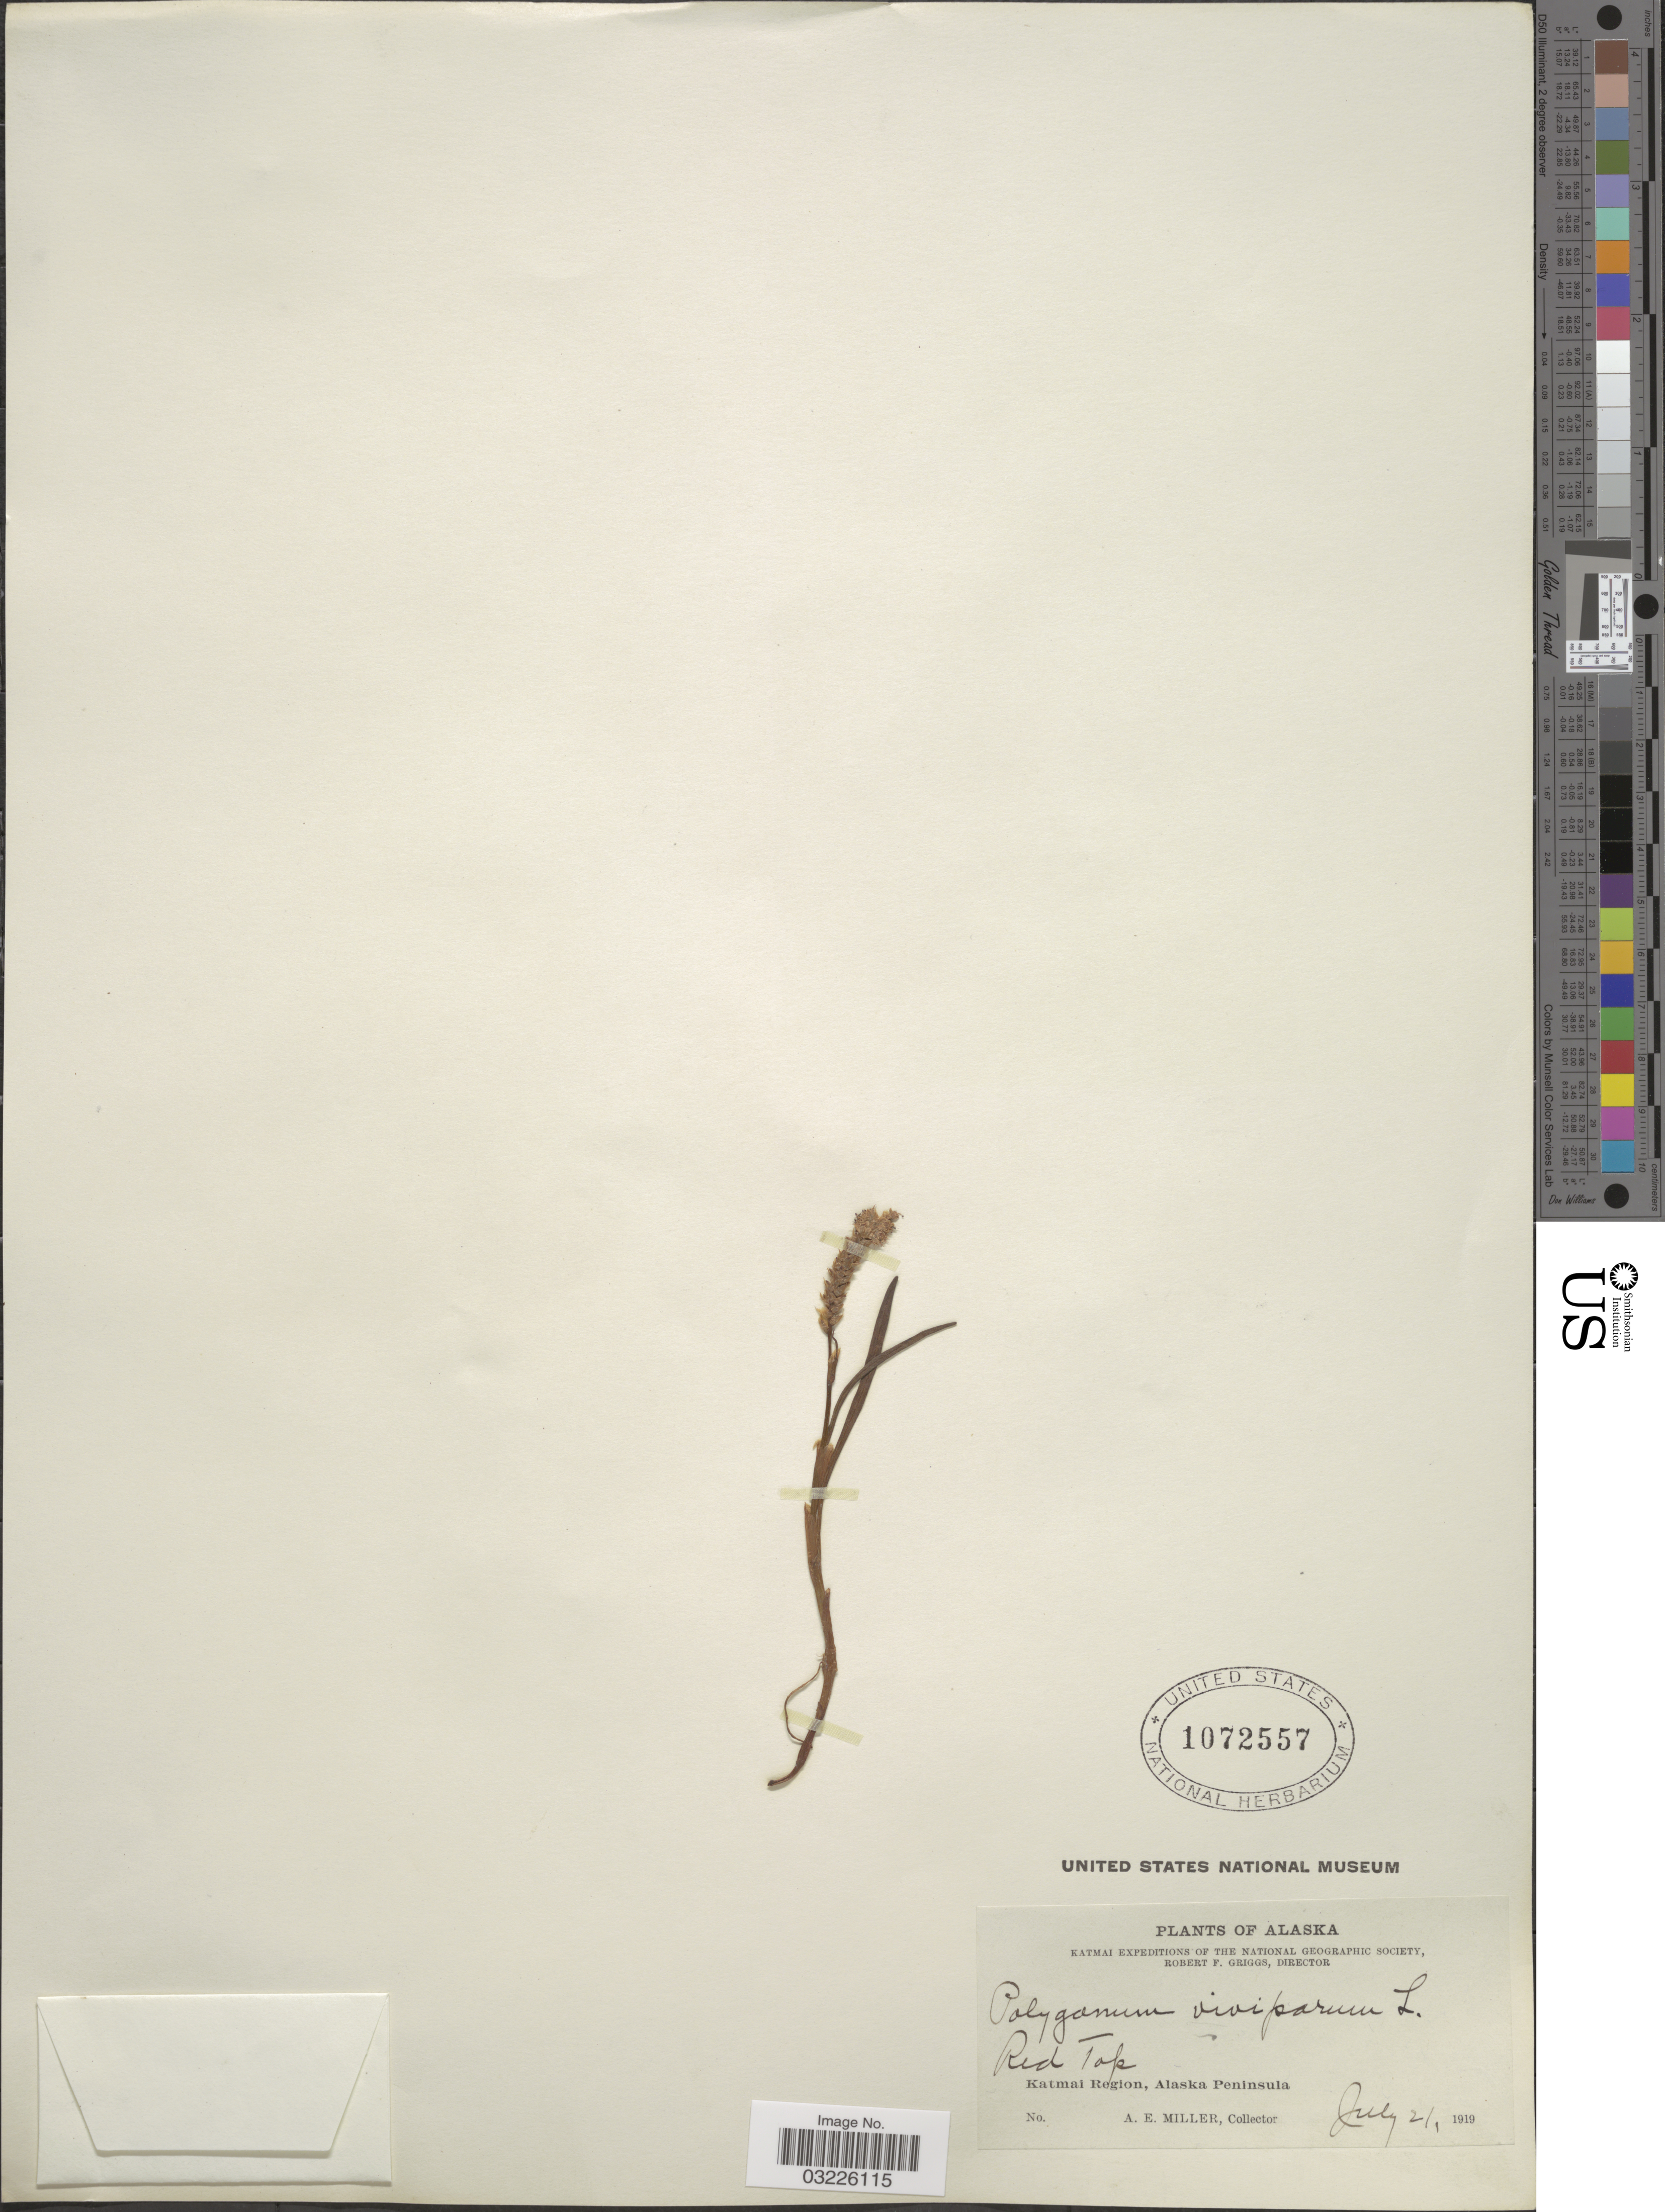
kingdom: Plantae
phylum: Tracheophyta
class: Magnoliopsida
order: Caryophyllales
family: Polygonaceae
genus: Bistorta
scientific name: Bistorta vivipara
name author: (L.) Delarbre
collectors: A. E. Miller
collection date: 1919-07-21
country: United States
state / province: Alaska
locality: Red Top. Katmai Region.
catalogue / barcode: US 1072557